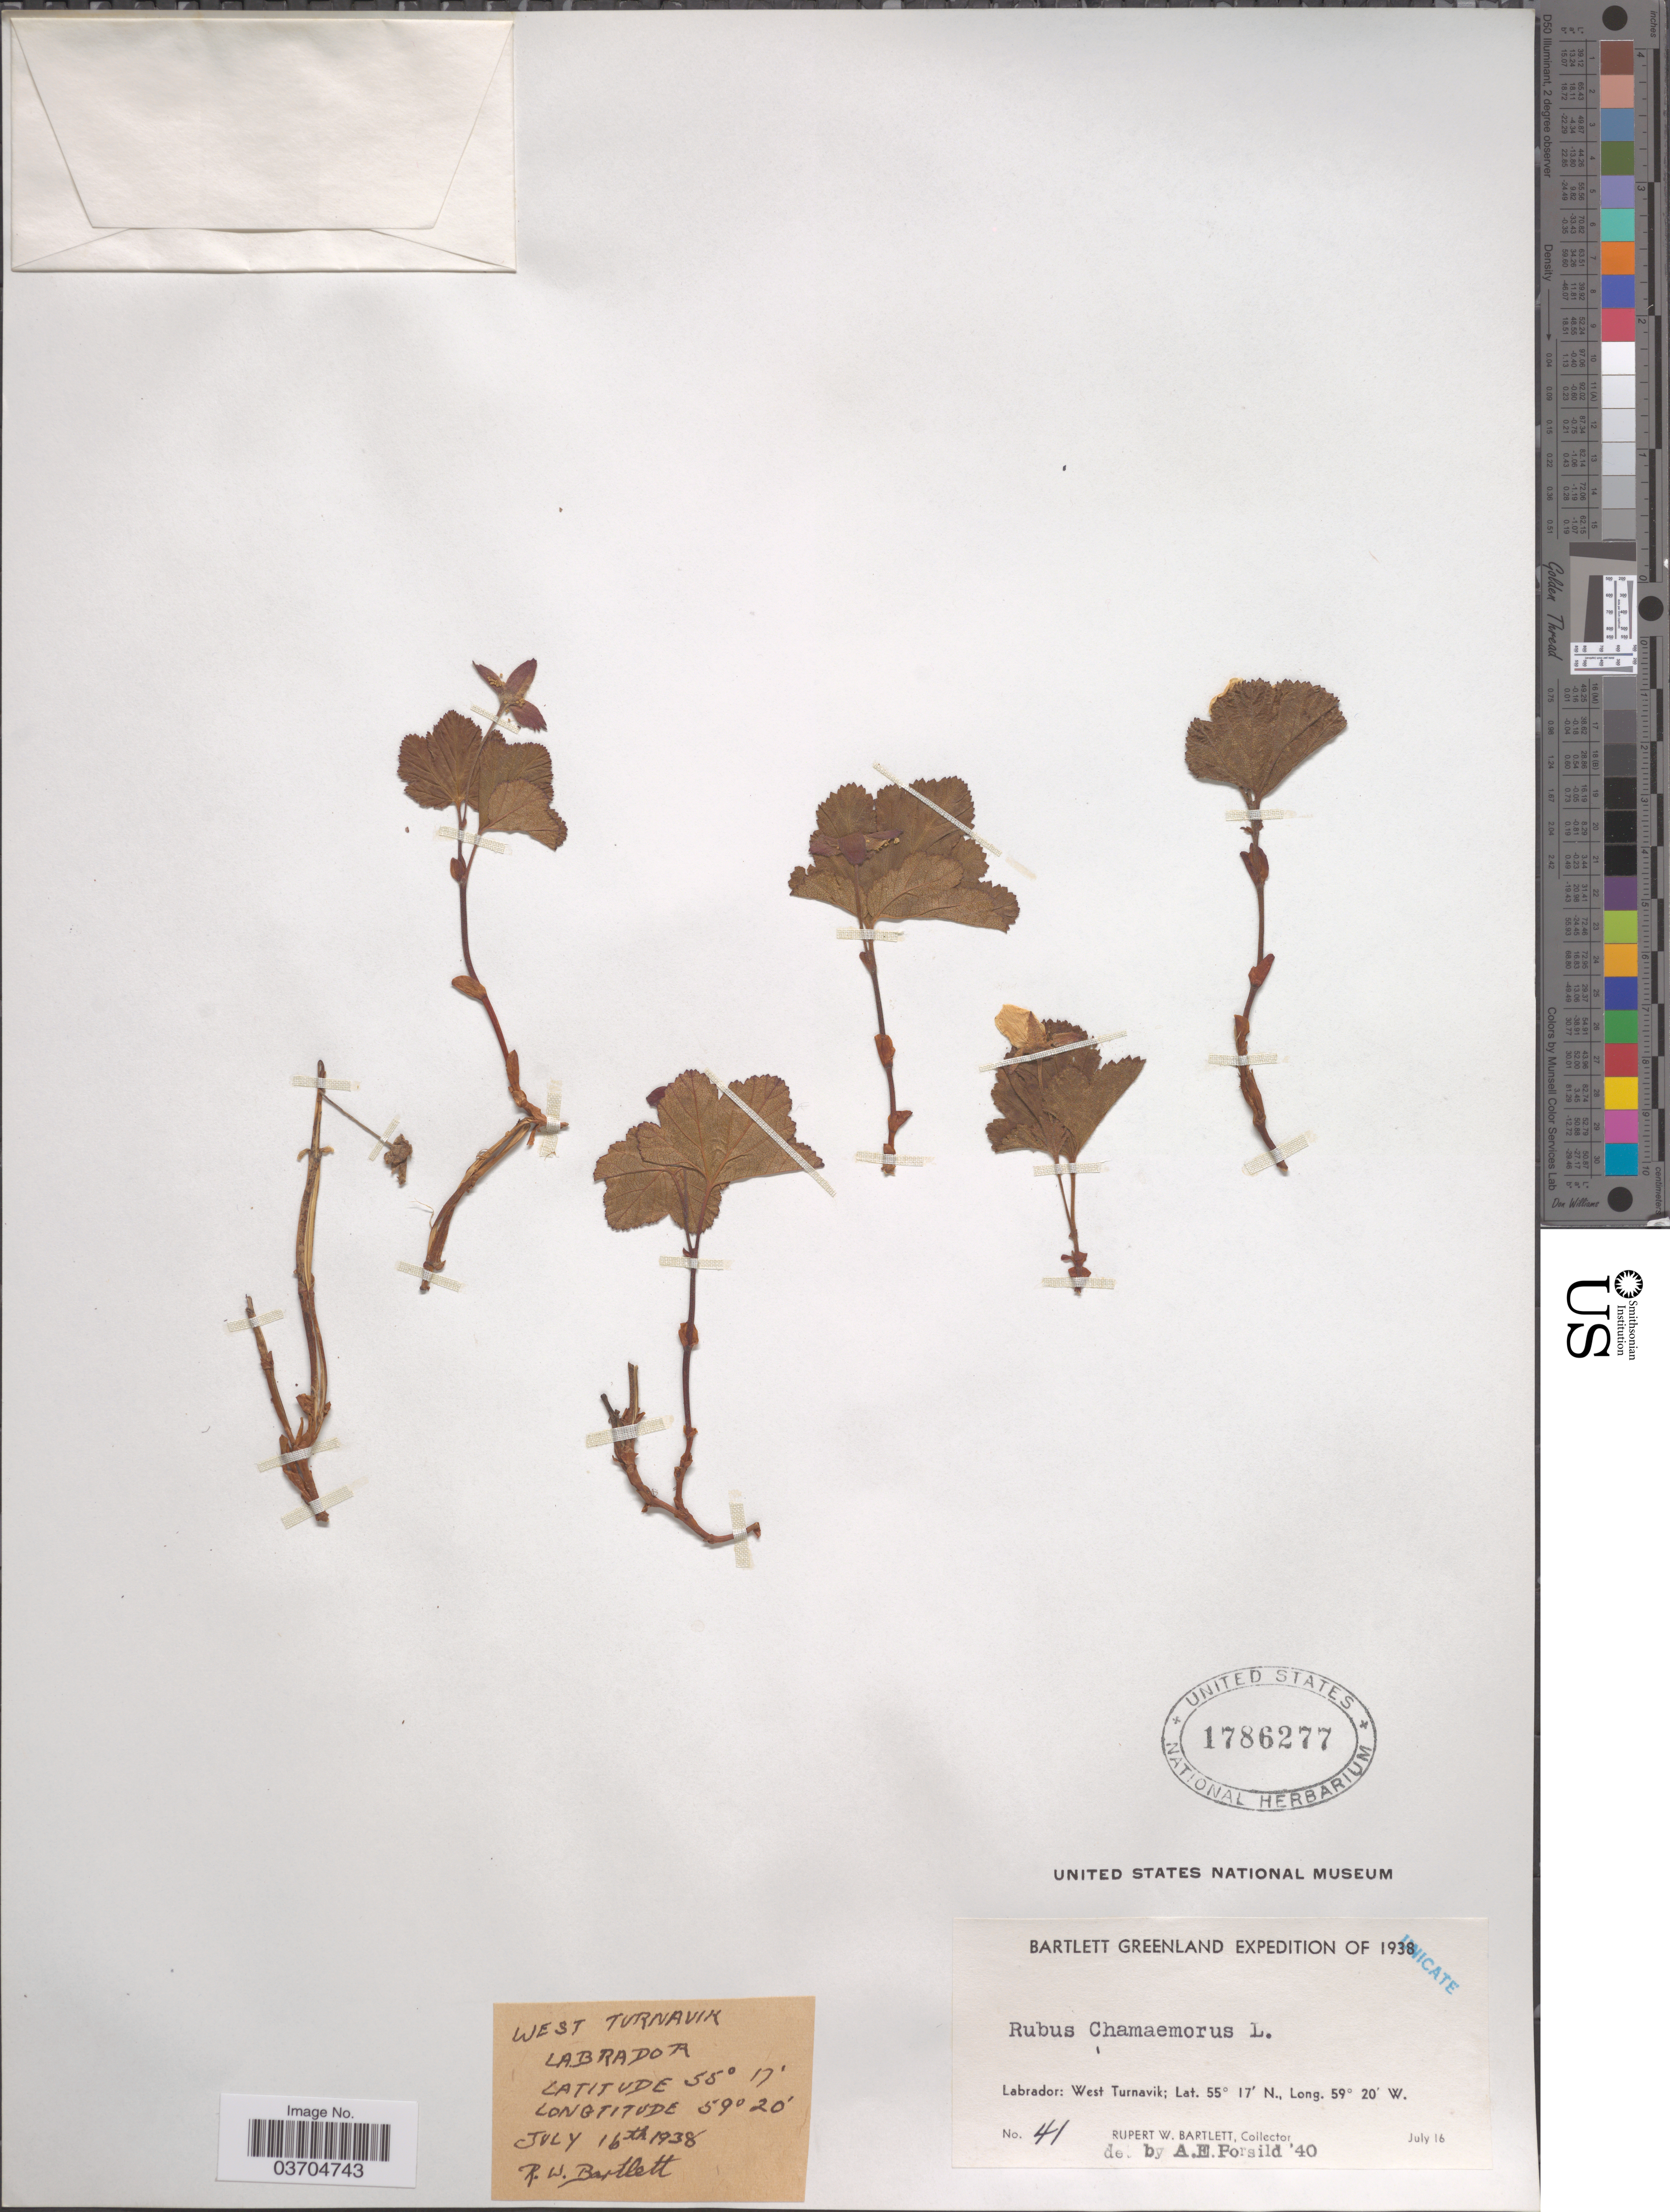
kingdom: Plantae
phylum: Tracheophyta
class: Magnoliopsida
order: Rosales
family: Rosaceae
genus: Rubus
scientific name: Rubus chamaemorus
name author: L.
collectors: R. W. Bartlett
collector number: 41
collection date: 1938-07-16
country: Canada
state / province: Newfoundland and Labrador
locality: Labrador: West Turnavik.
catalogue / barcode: US 1786277